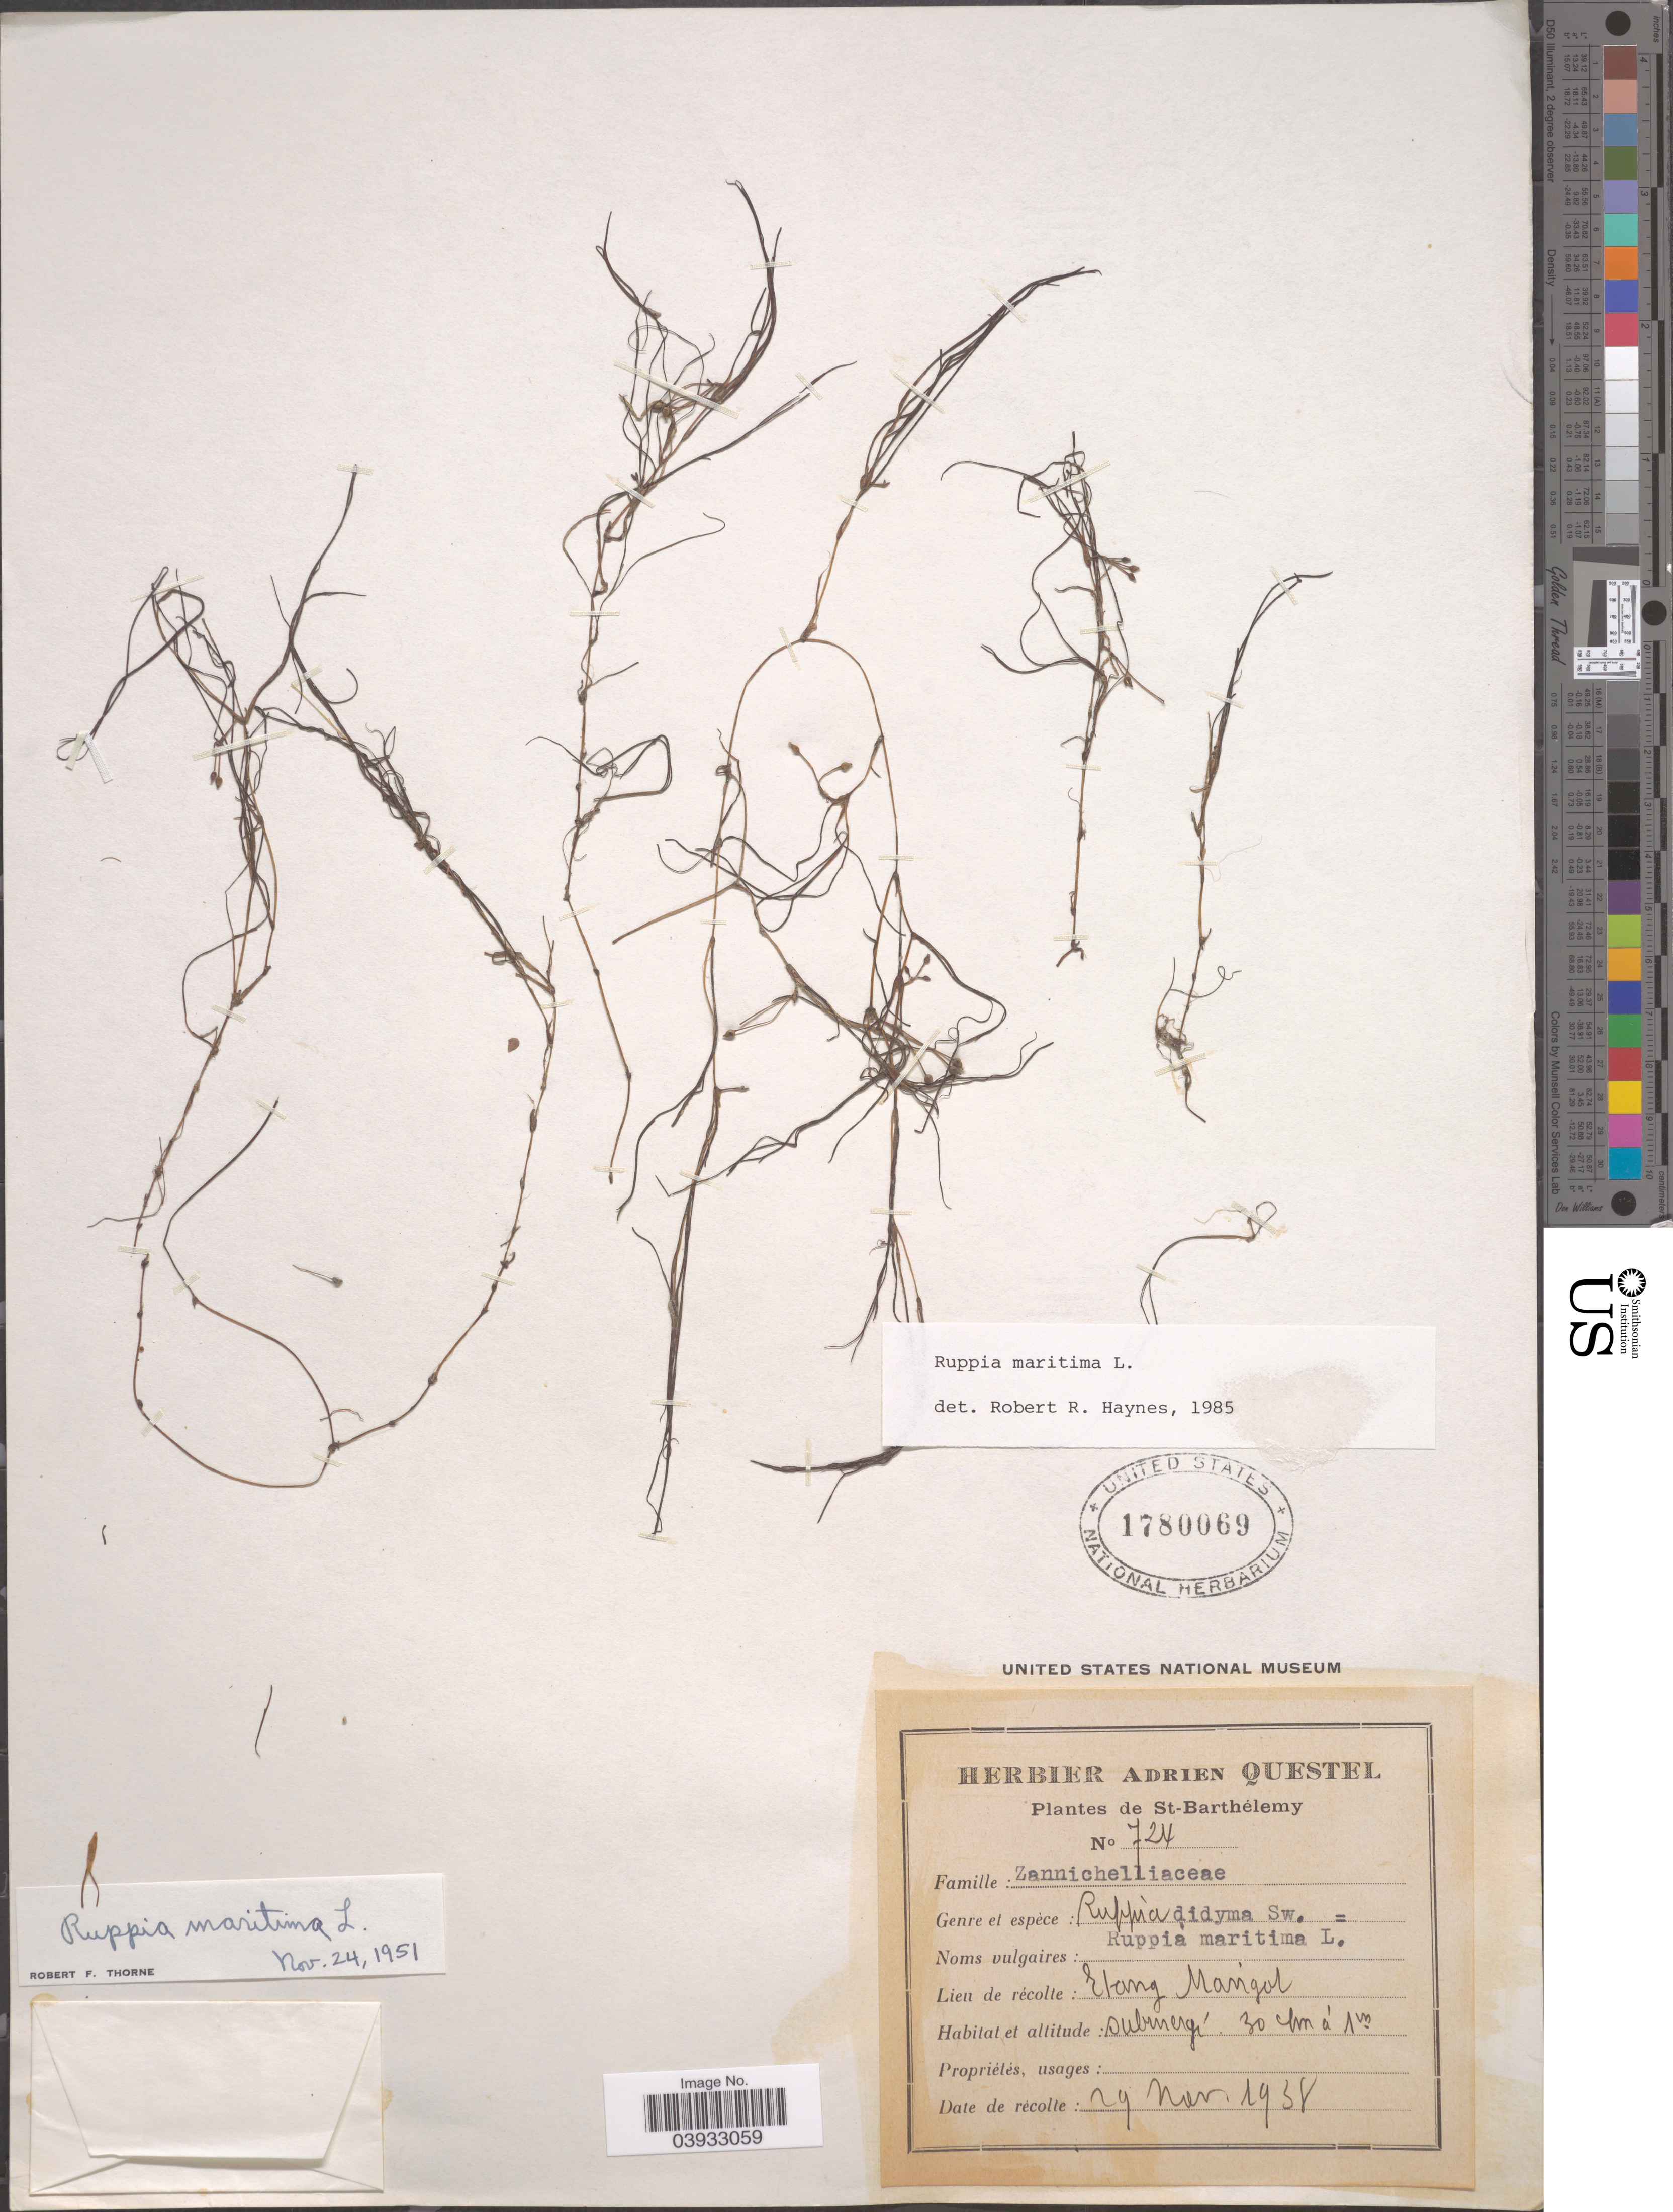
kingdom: Plantae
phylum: Tracheophyta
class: Liliopsida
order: Alismatales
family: Ruppiaceae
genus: Ruppia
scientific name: Ruppia maritima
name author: L.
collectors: A. Questel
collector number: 724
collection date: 1938-11-29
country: Saint Barthélemy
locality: Etang Marigot.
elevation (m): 30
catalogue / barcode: US 1780069